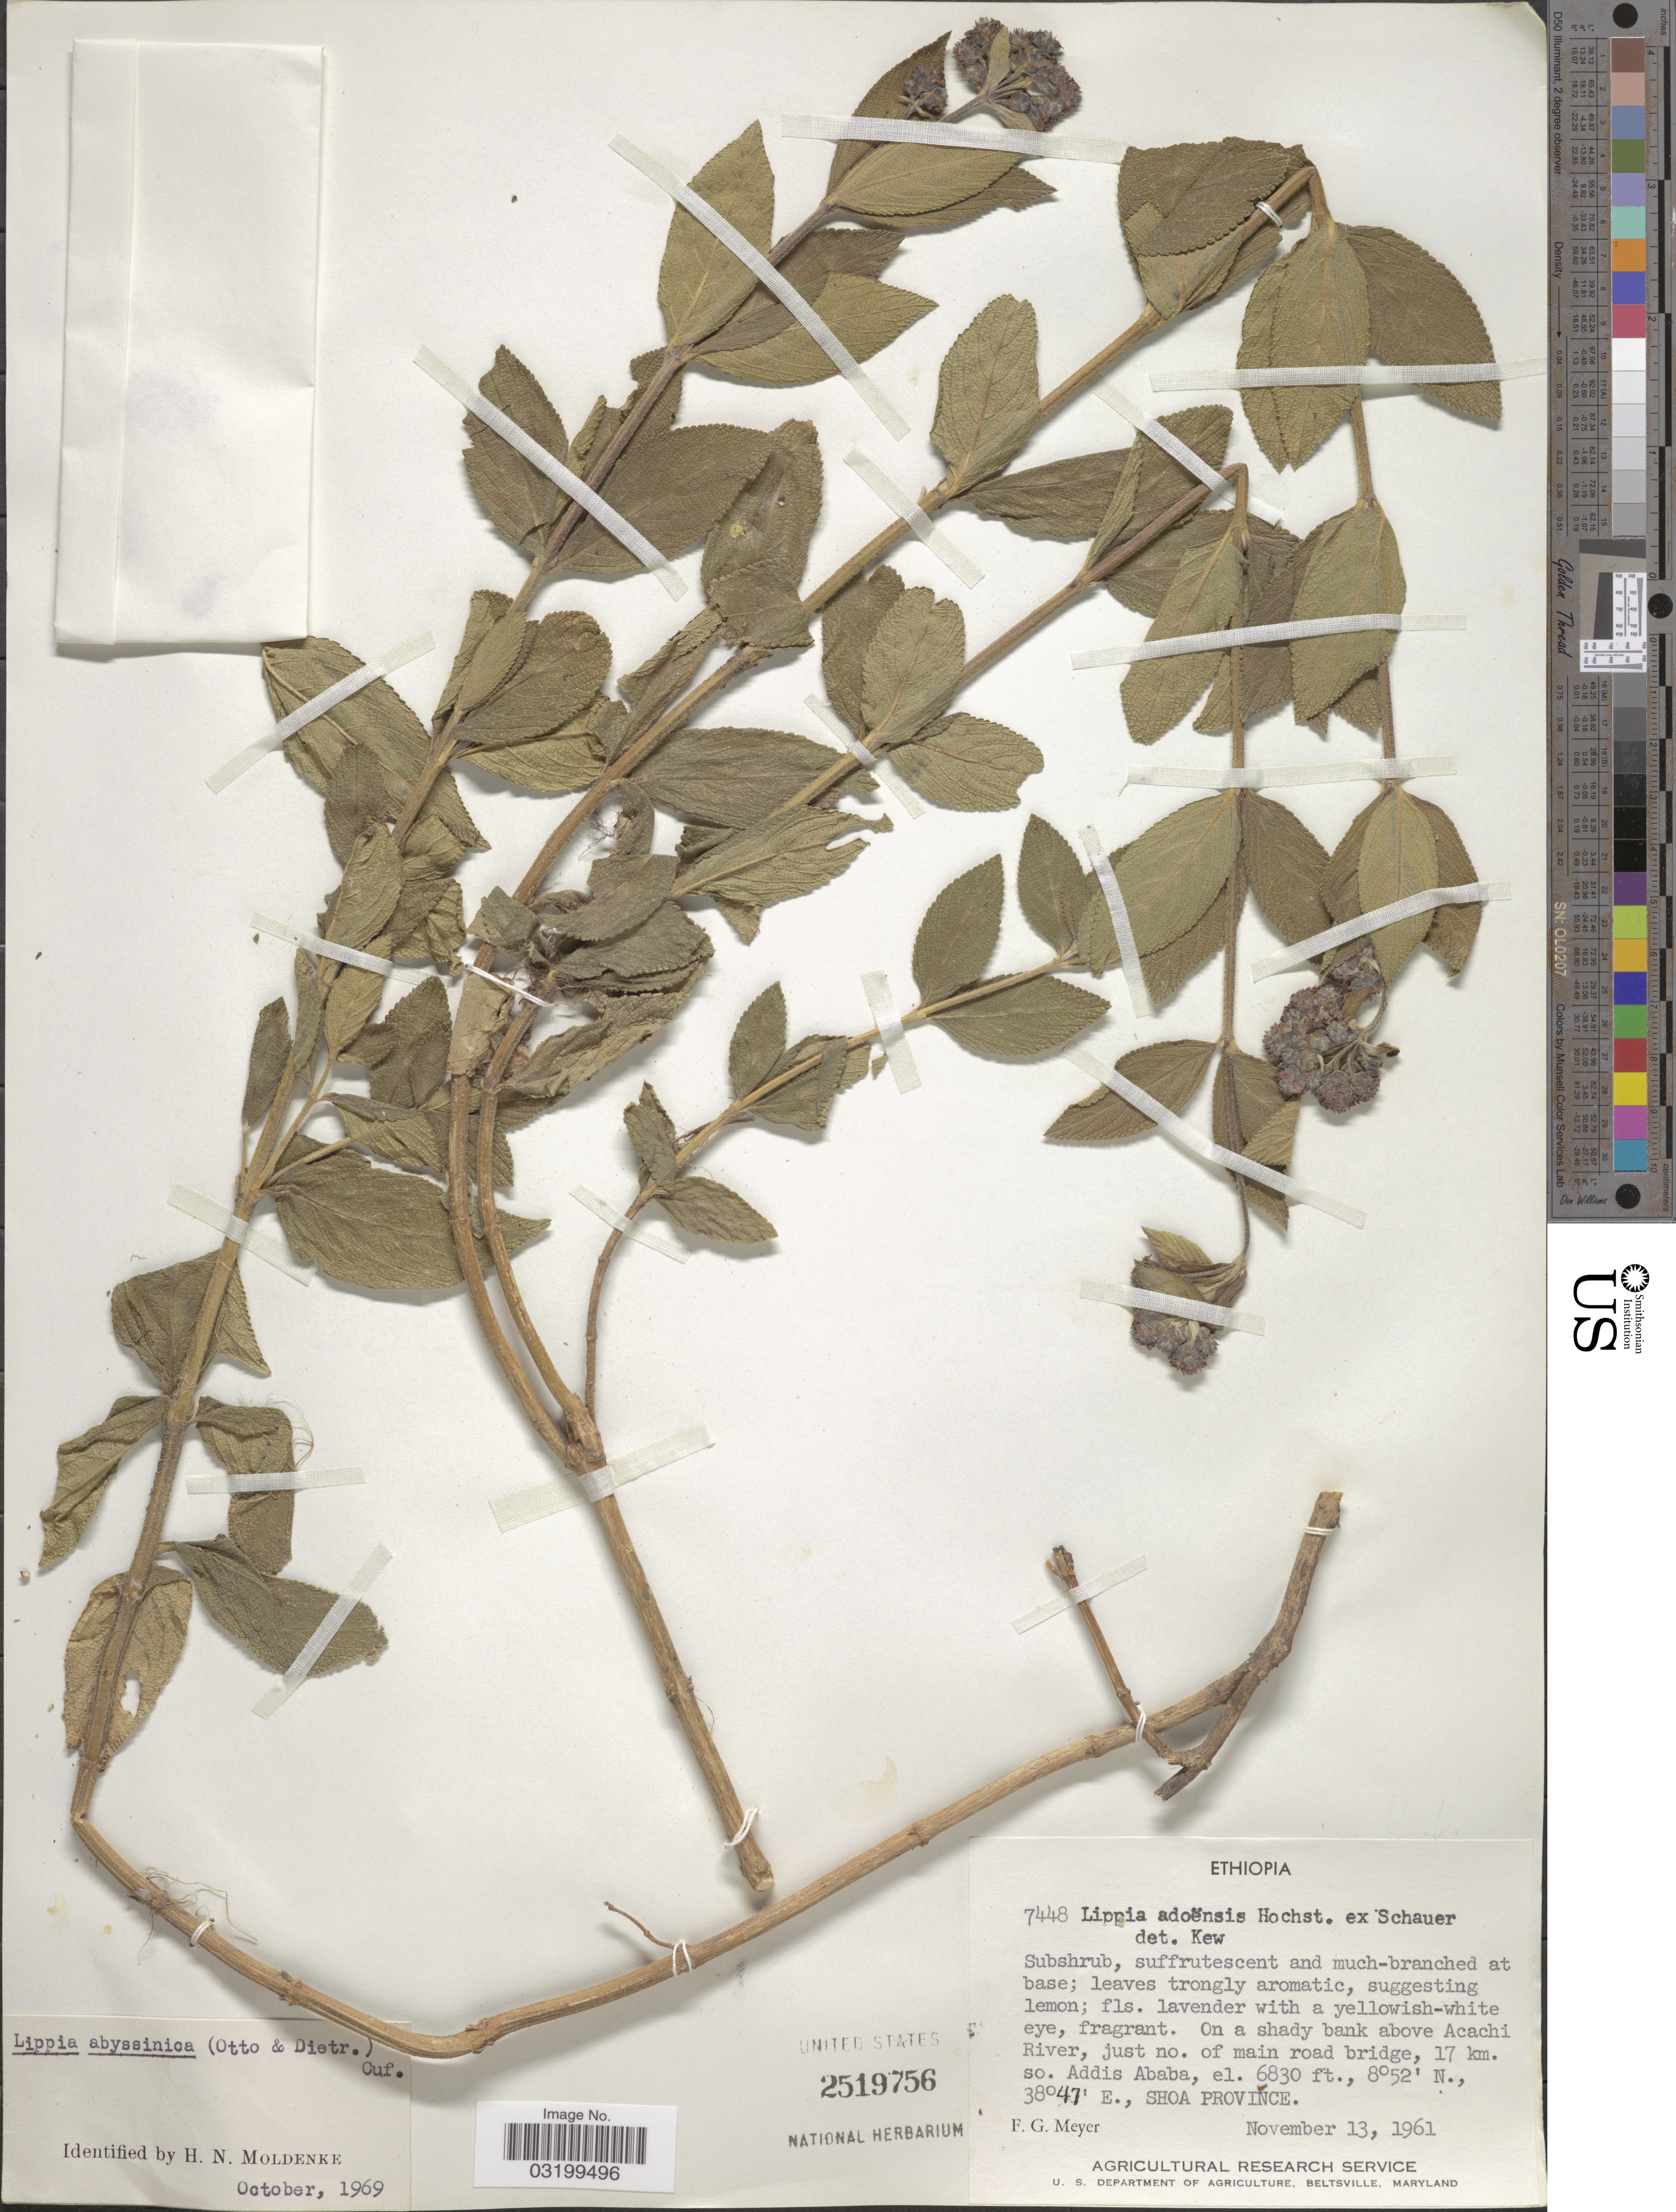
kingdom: Plantae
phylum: Tracheophyta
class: Magnoliopsida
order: Lamiales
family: Verbenaceae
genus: Lippia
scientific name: Lippia abyssinica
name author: (Otto & A. Dietr.) Cufod.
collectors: F. G. Meyer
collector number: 7448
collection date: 1961-11-13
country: Ethiopia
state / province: Addis Ababa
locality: On a shady bank above Acachi River, just no. of main road bridge, 17 km. so. Addis Ababa. SHOA PROVINCE.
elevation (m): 2082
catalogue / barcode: US 2519756